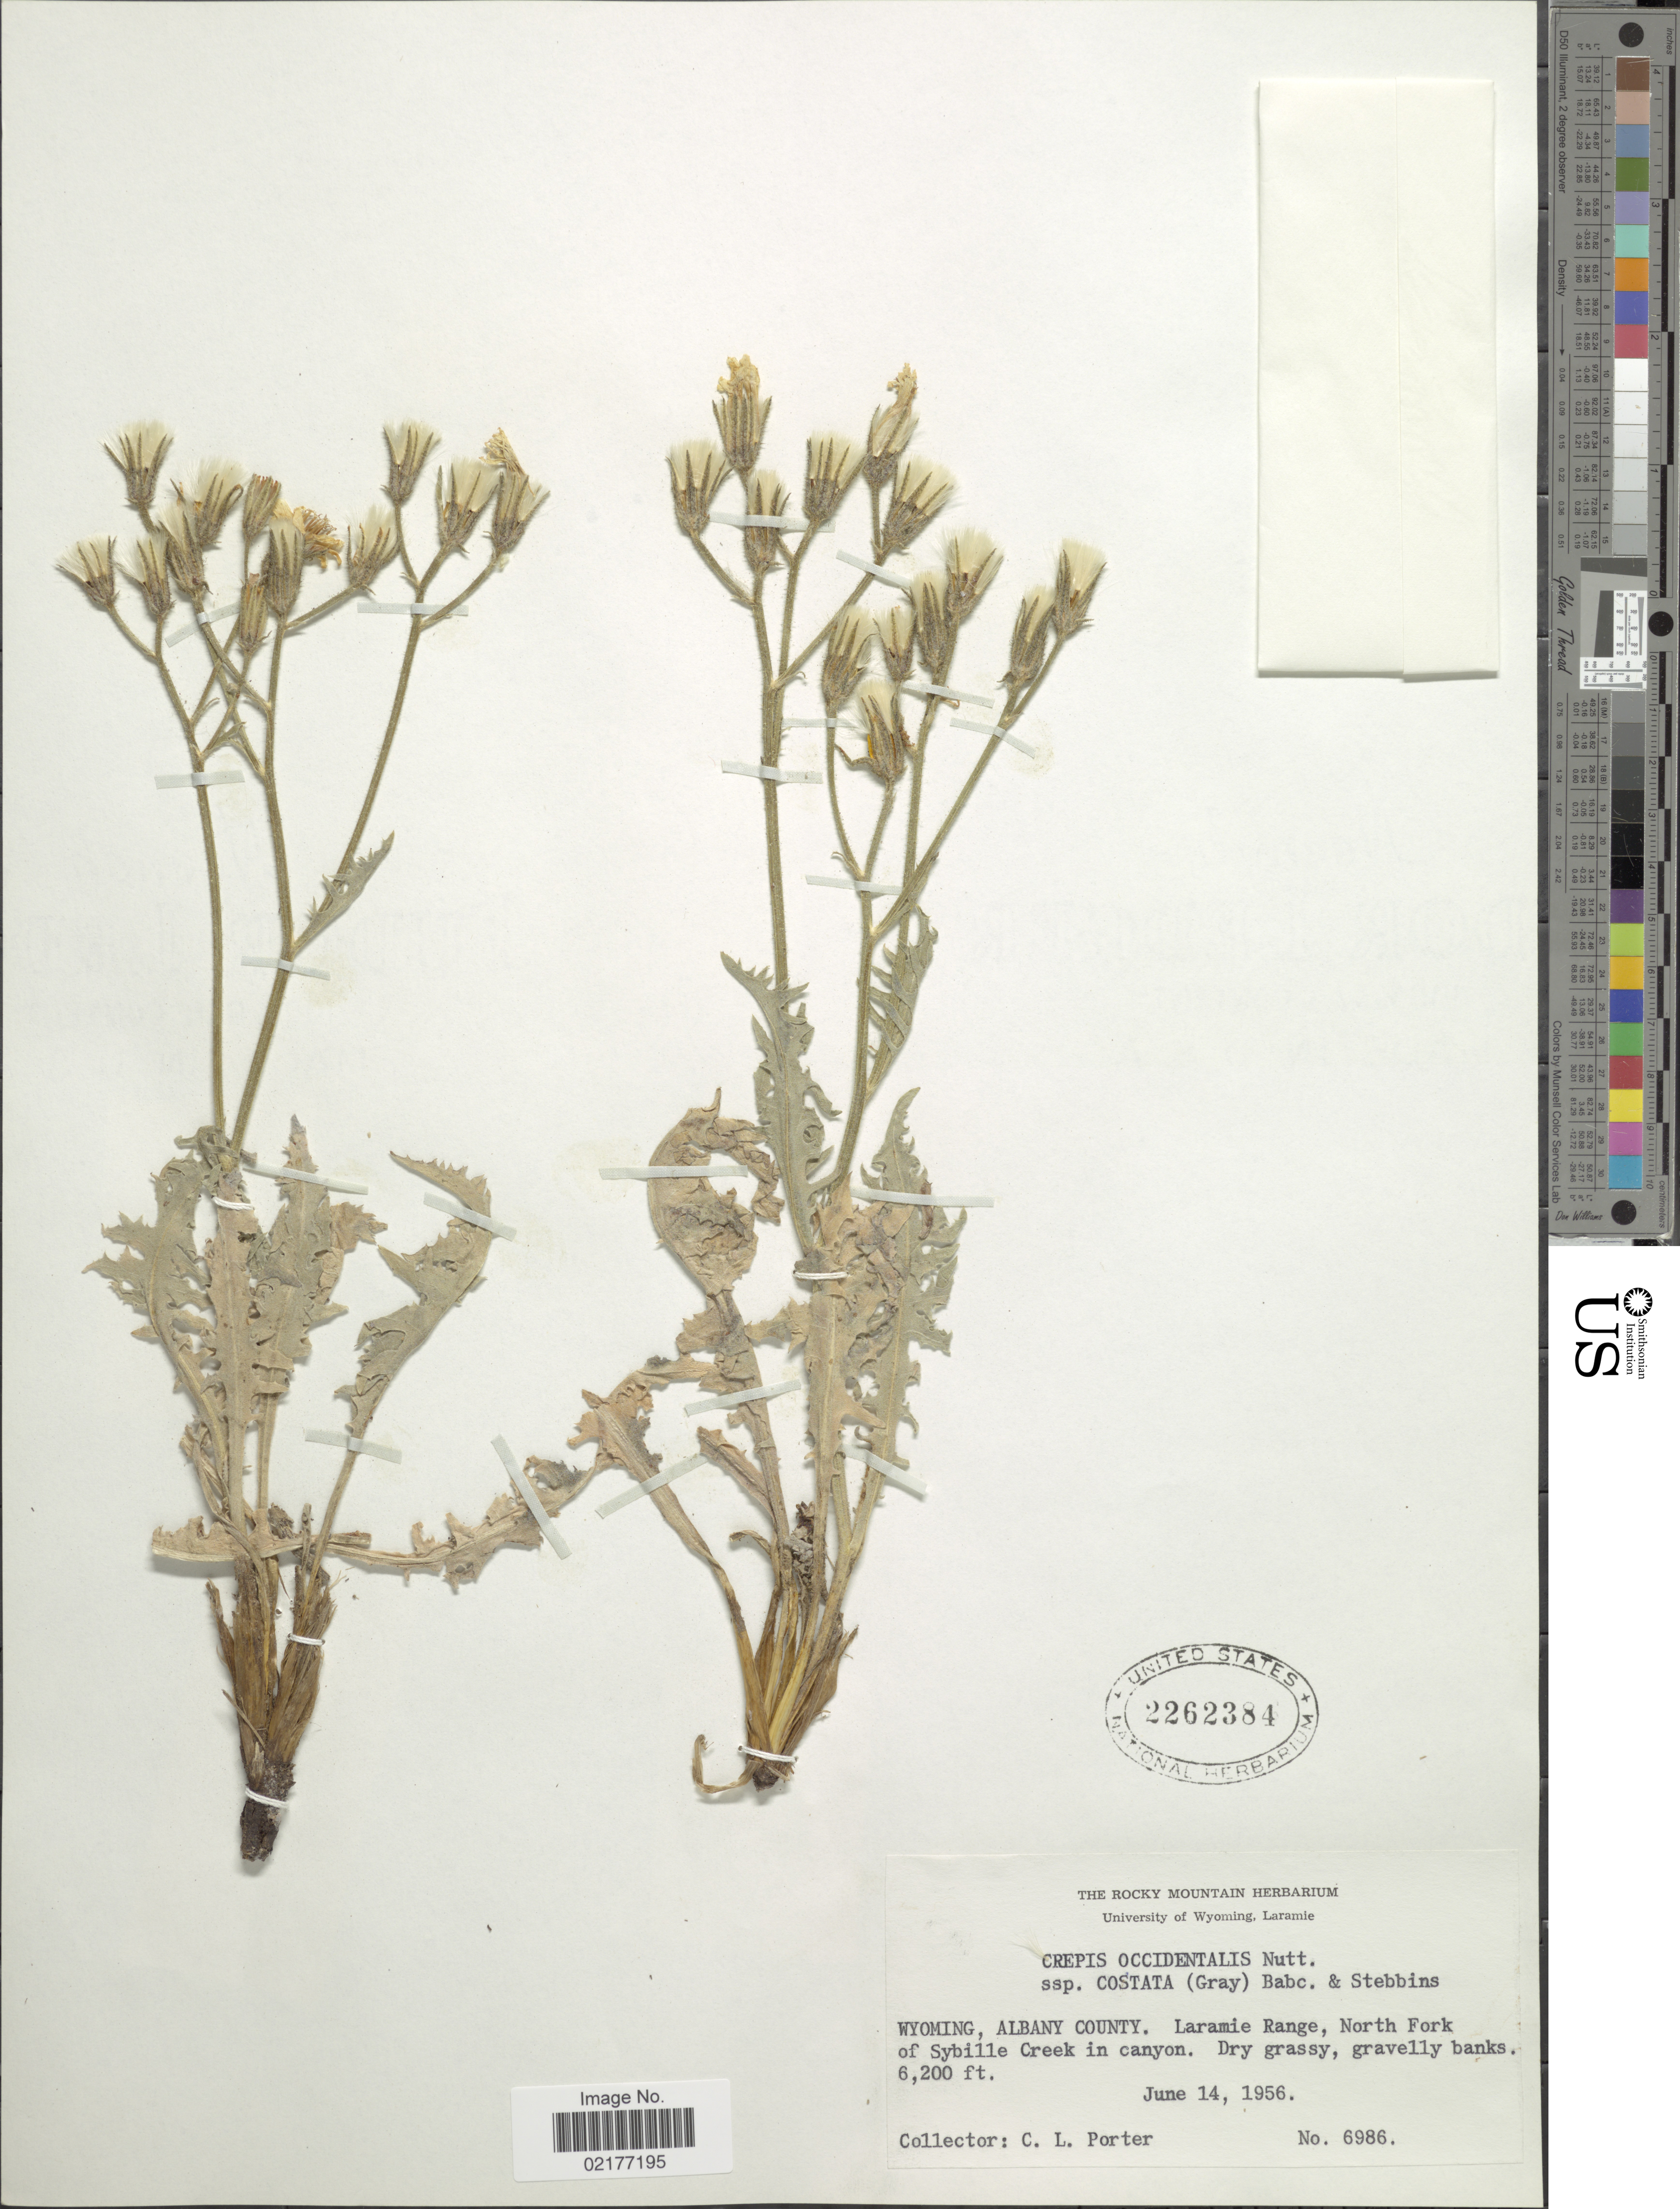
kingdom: Plantae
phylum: Tracheophyta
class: Magnoliopsida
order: Asterales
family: Asteraceae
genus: Crepis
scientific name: Crepis occidentalis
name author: Nutt.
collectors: C. L. Porter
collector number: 6986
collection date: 1956-06-14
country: United States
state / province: Wyoming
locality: Albany County, Laramie Range, North Fork of Sybille creek in canyon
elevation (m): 1890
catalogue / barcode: US 2262384